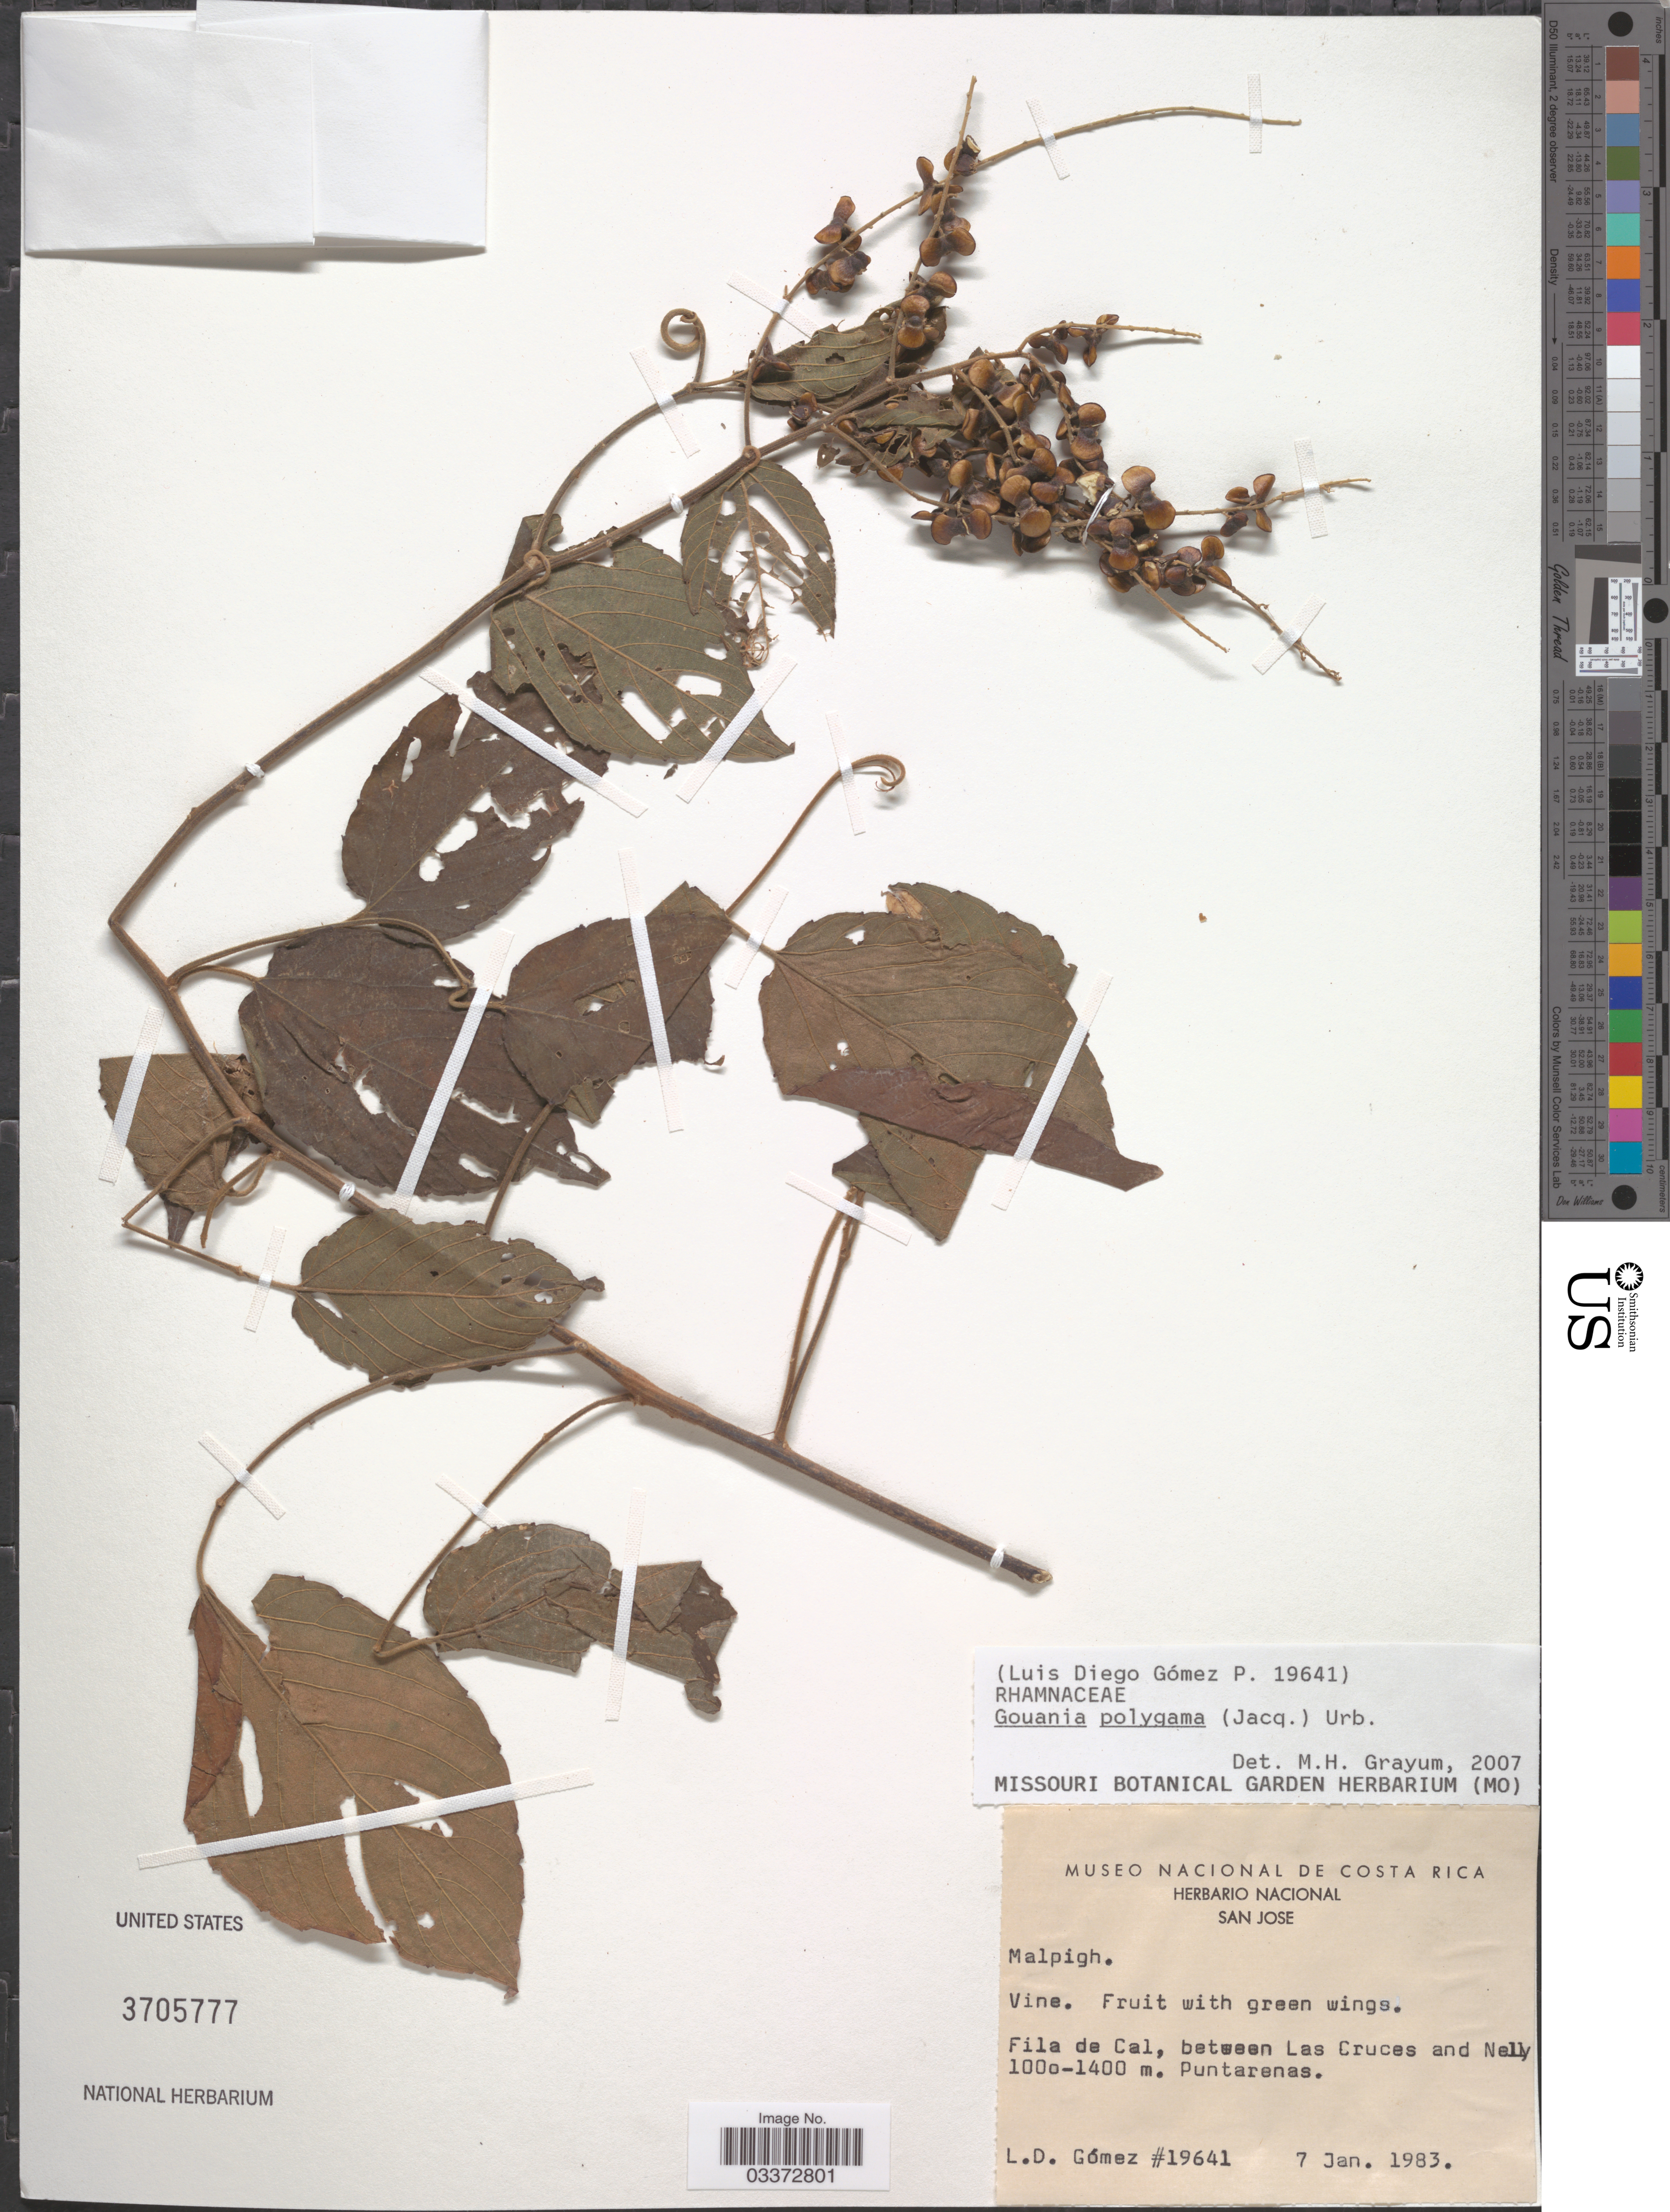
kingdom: Plantae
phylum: Tracheophyta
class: Magnoliopsida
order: Rosales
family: Rhamnaceae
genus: Gouania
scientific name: Gouania polygama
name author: (Jacq.) Urb.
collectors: L. D. Gómez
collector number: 19641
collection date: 1983-01-07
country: Costa Rica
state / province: Puntarenas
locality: Fila de Cal, between Las Cruces and Nelly.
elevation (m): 1000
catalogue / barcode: US 3705777